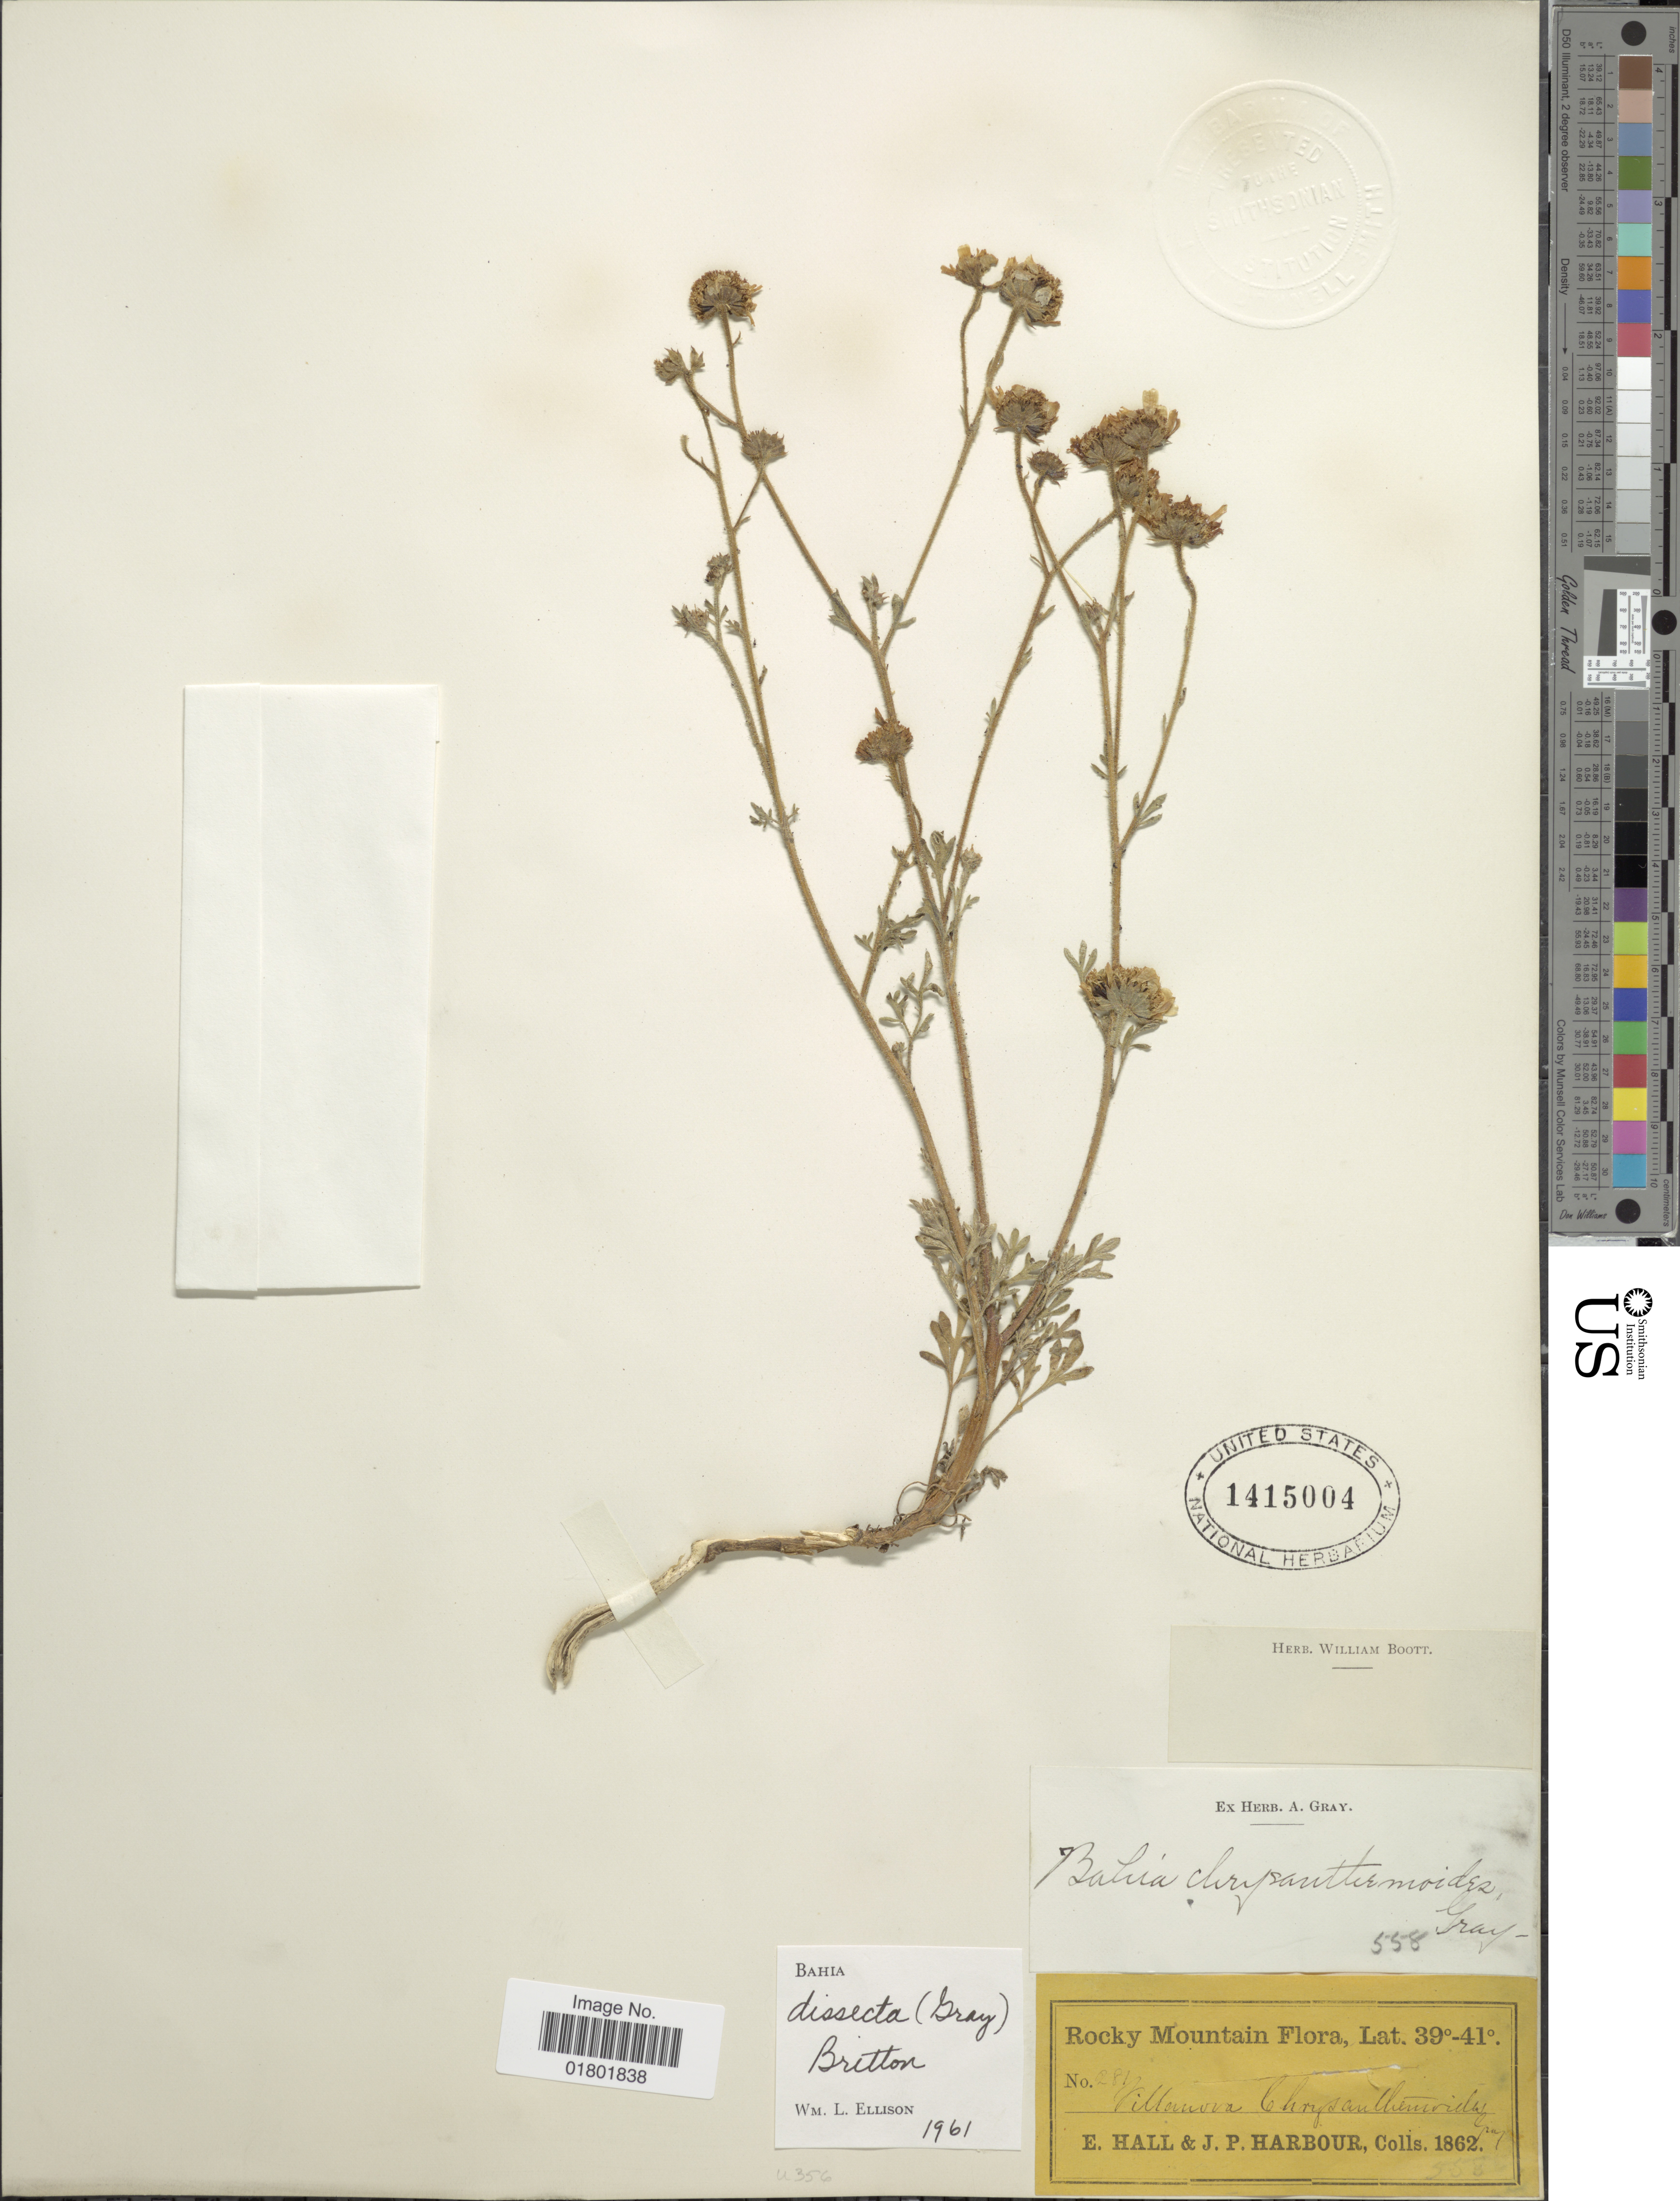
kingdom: Plantae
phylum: Tracheophyta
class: Magnoliopsida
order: Asterales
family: Asteraceae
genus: Bahia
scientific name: Bahia dissecta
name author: (A. Gray) Britton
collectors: E. Hall & J. Harbour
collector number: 281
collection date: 1862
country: United States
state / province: Colorado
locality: Rocky Mtns.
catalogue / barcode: US 1415004